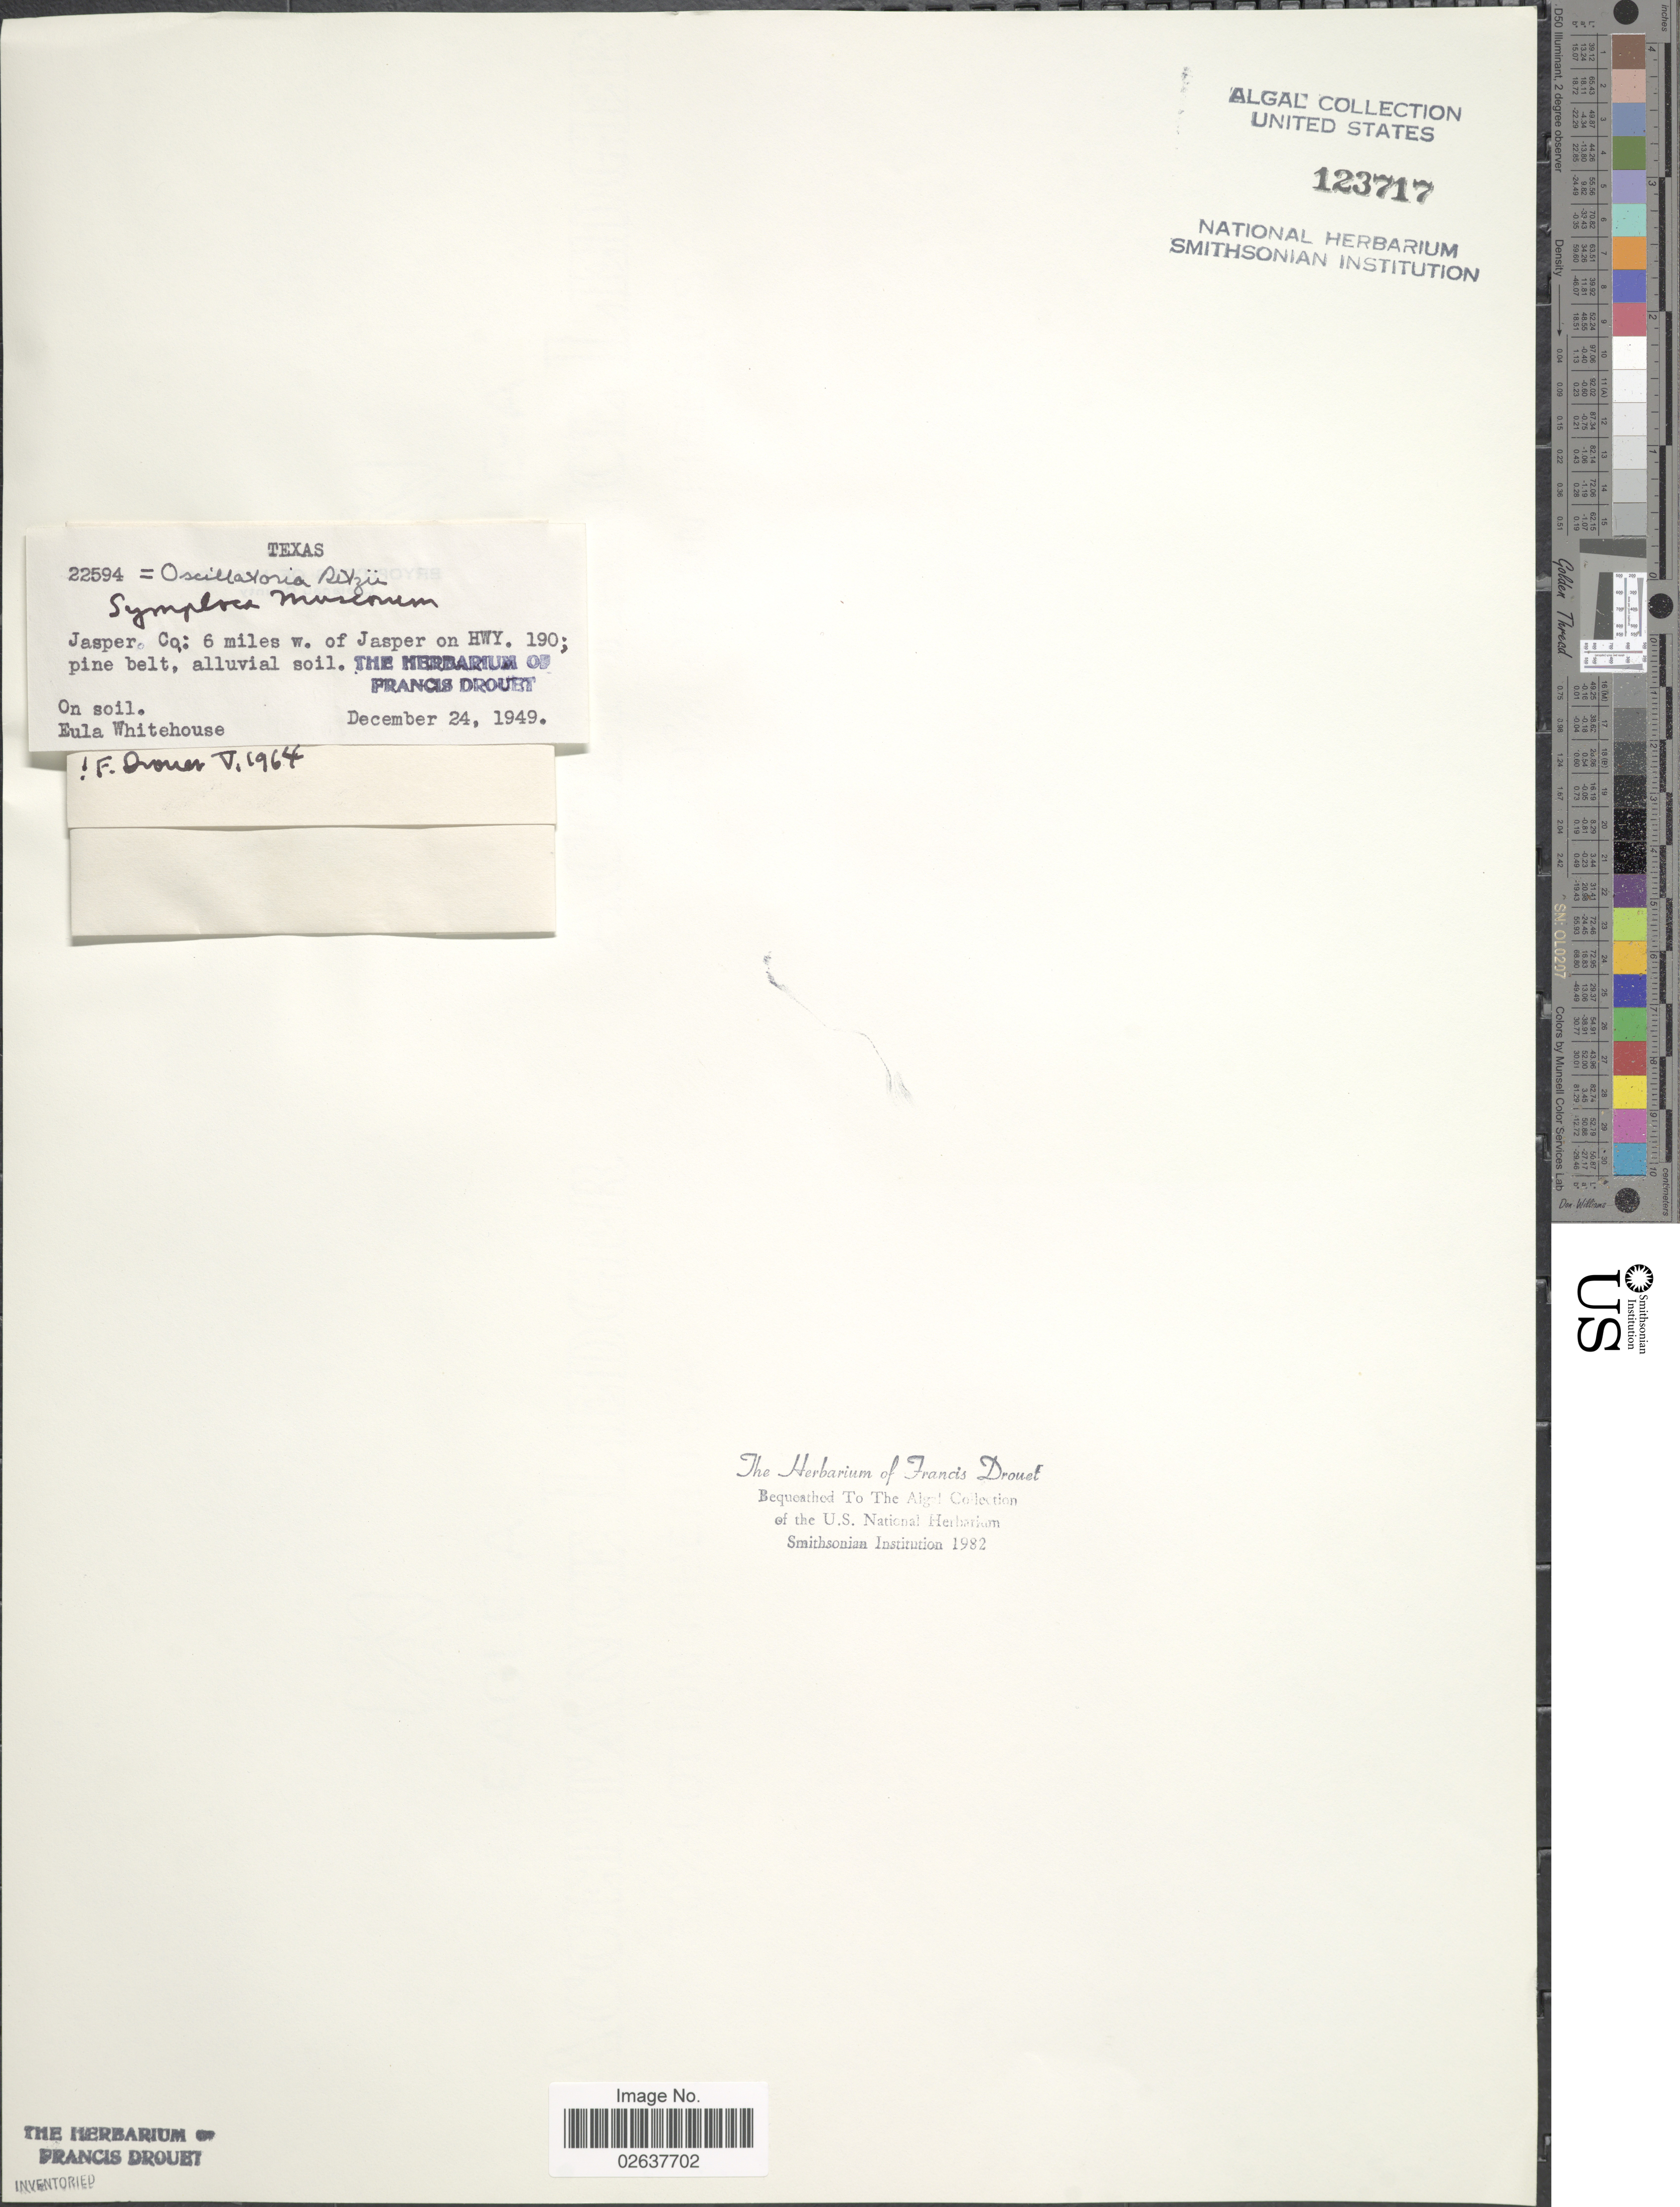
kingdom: Bacteria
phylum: Cyanobacteria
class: Cyanobacteriia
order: Cyanobacteriales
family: Oscillatoriaceae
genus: Oscillatoria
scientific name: Oscillatoria retzii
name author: C. Agardh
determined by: Drouet, F. E.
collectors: E. Whitehouse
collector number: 22594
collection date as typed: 24 Dec 1949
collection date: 1949-12-24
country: United States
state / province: Texas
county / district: Jasper County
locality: West of Jasper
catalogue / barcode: US 123717